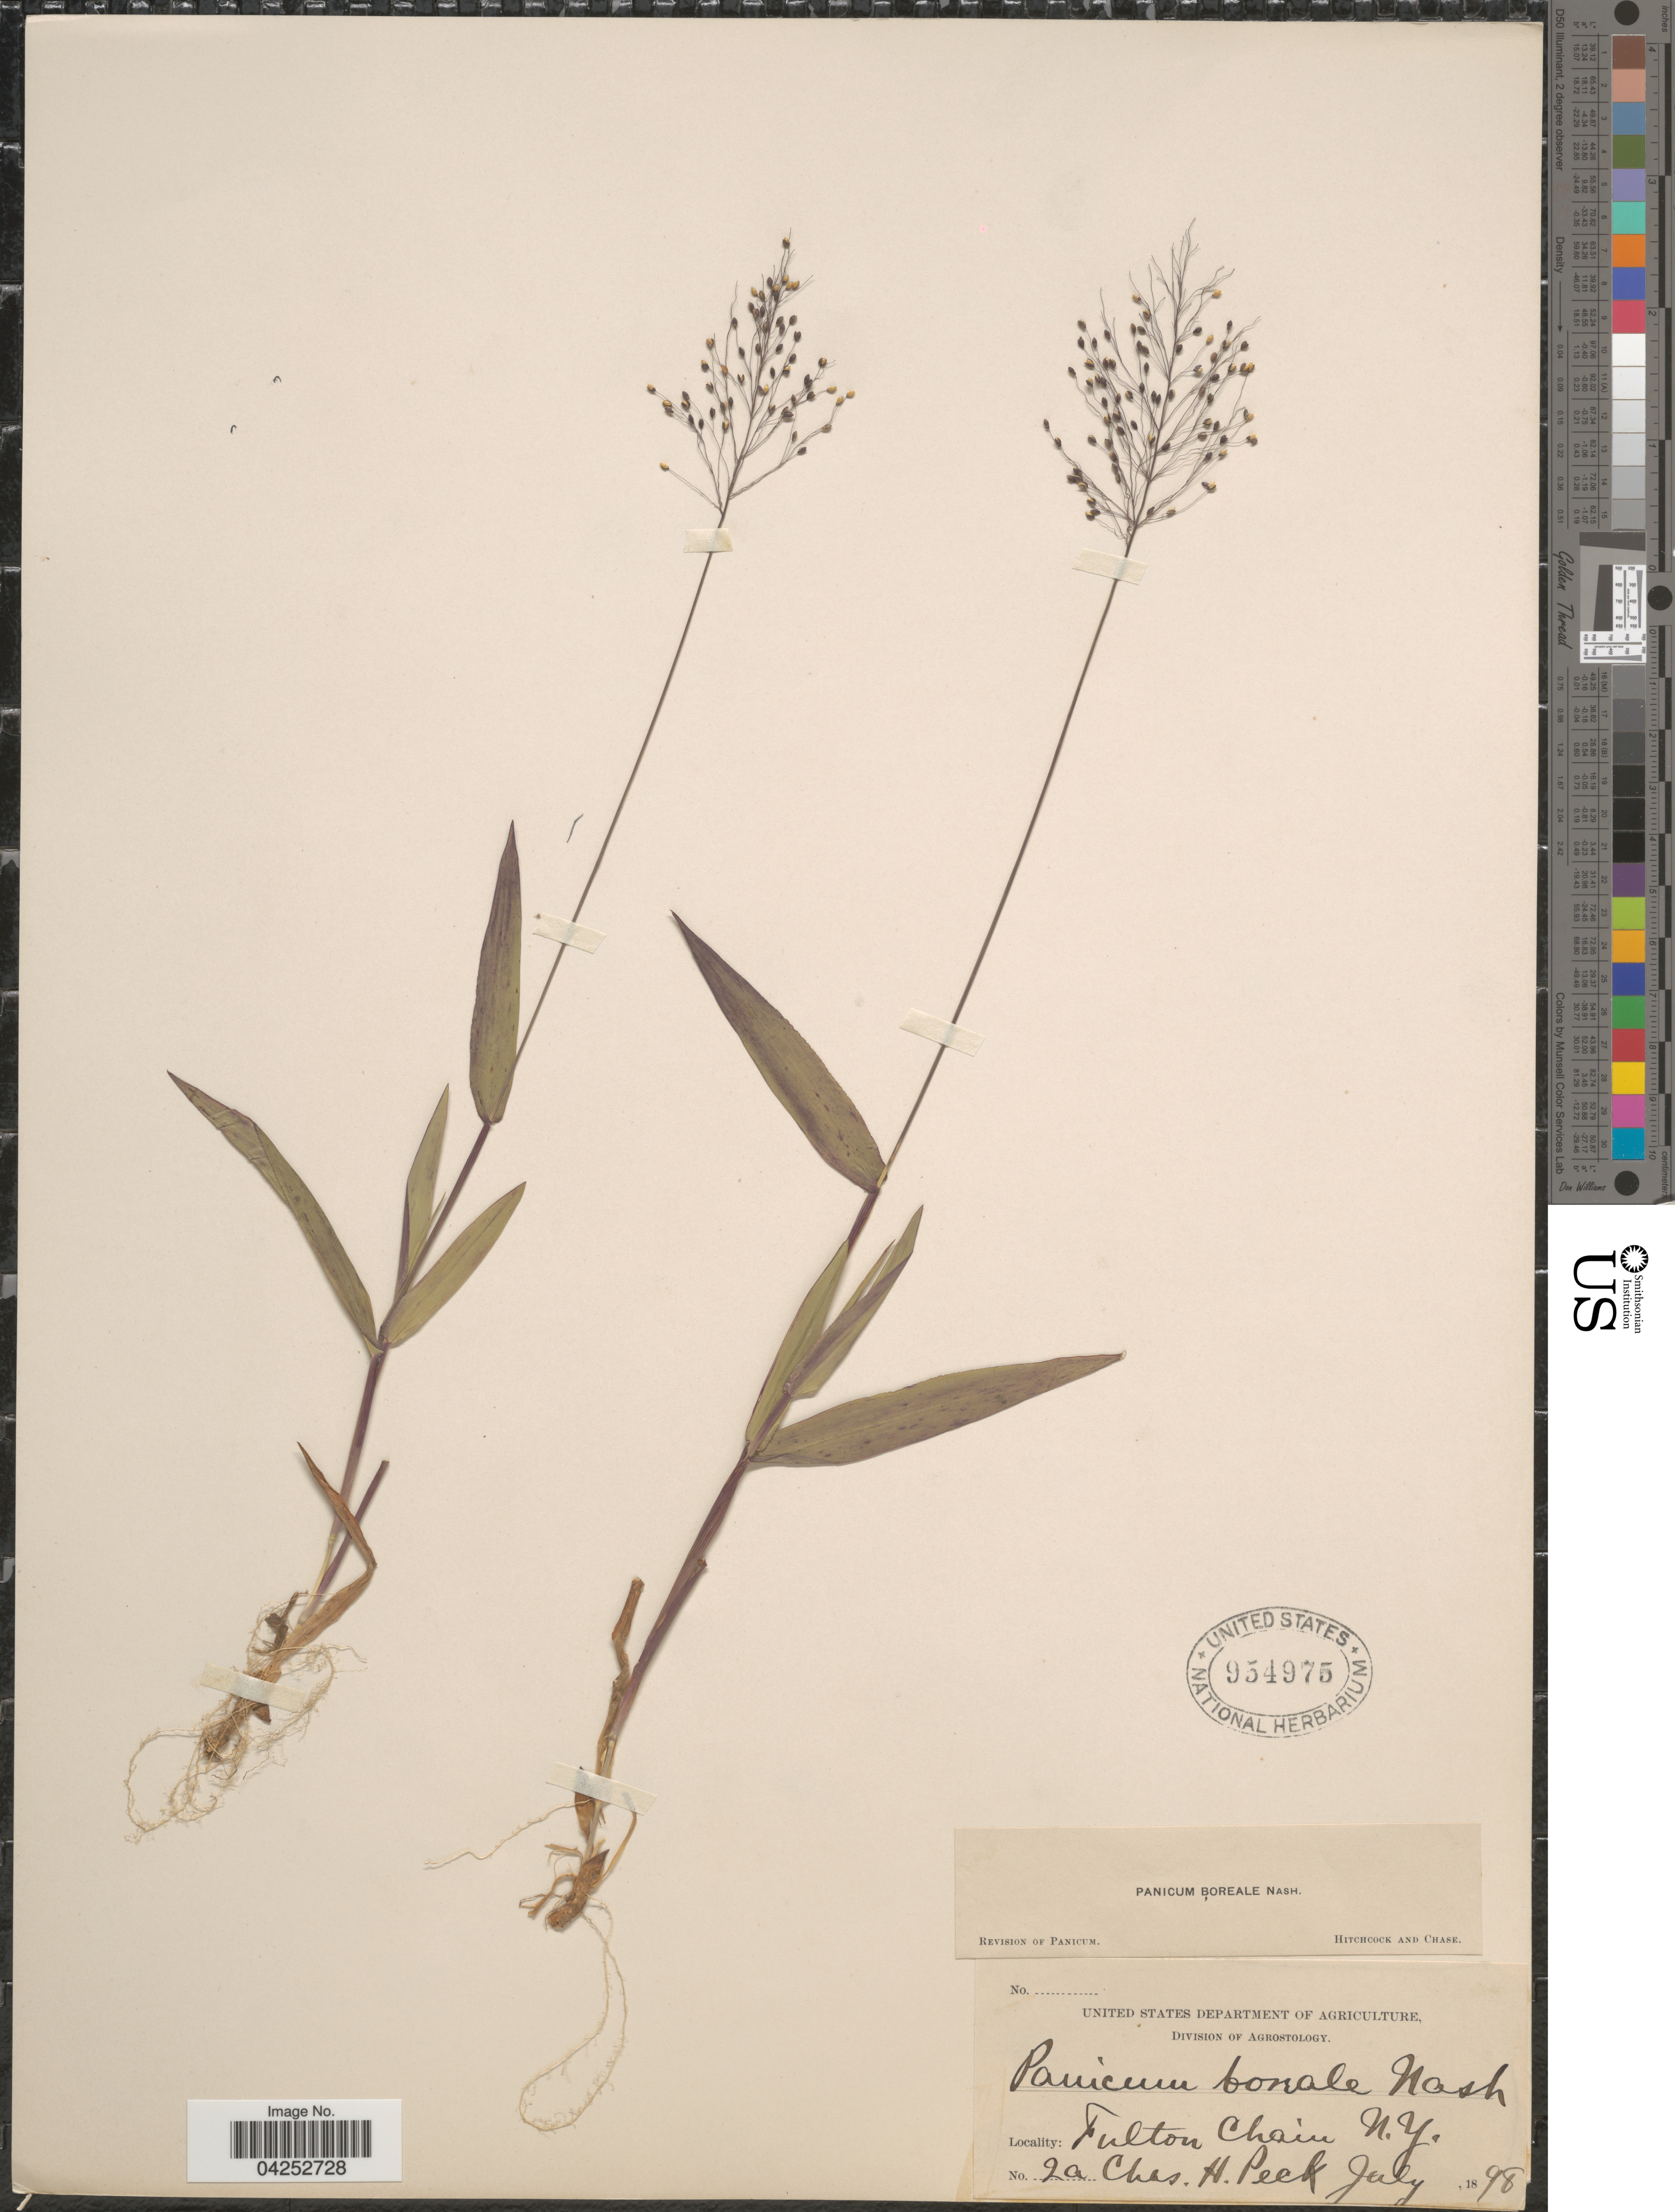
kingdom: Plantae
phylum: Tracheophyta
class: Liliopsida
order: Poales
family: Poaceae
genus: Dichanthelium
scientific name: Dichanthelium boreale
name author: (Nash) Freckmann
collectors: C. H. Peck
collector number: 2a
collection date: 1898-07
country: United States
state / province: New York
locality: Fulton Chain.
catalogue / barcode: US 954975